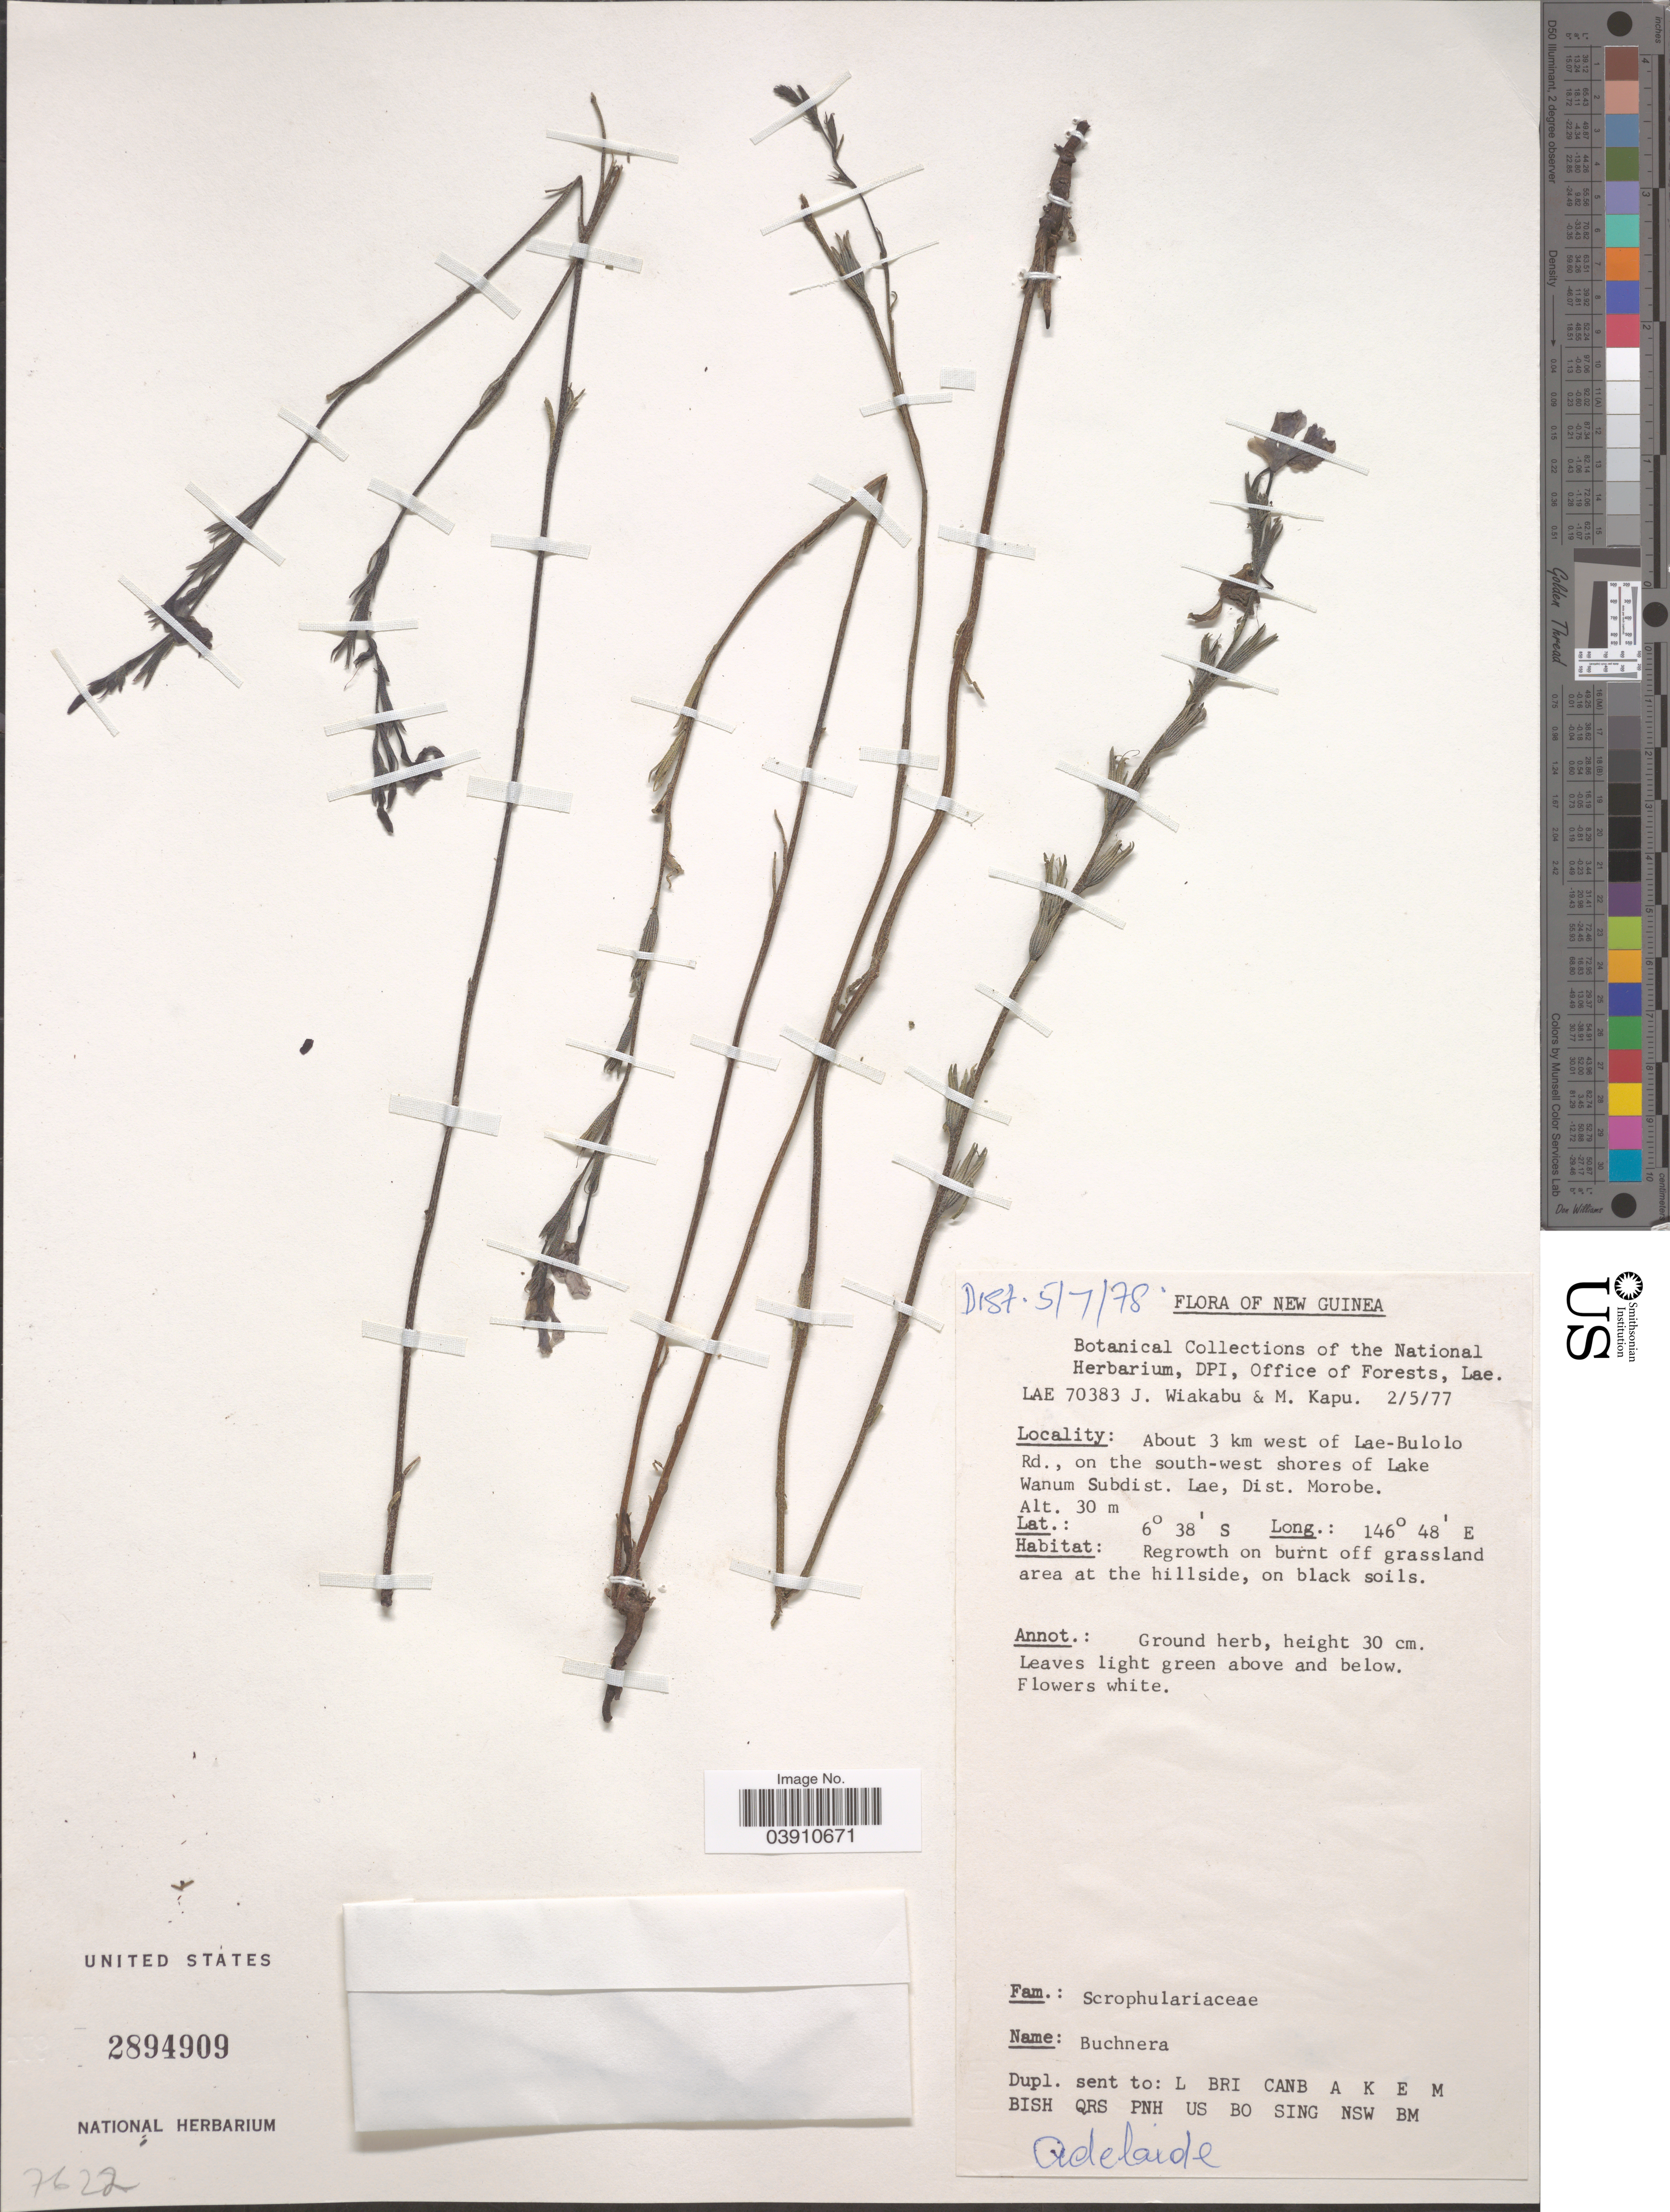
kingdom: Plantae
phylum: Tracheophyta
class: Magnoliopsida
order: Lamiales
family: Orobanchaceae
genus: Buchnera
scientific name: Buchnera sp.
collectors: J. Wiakabu & M. Kapu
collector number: LAE 70383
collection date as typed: Transcribed d/m/y: 2/5/77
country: Papua New Guinea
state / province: Morobe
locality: New Guinea. About 3 km west of Lae-Bulolo Rd., on the south-west shores of Lake Wanum Subdist. Lae, Dist. Morobe.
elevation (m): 30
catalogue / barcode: US 2894909